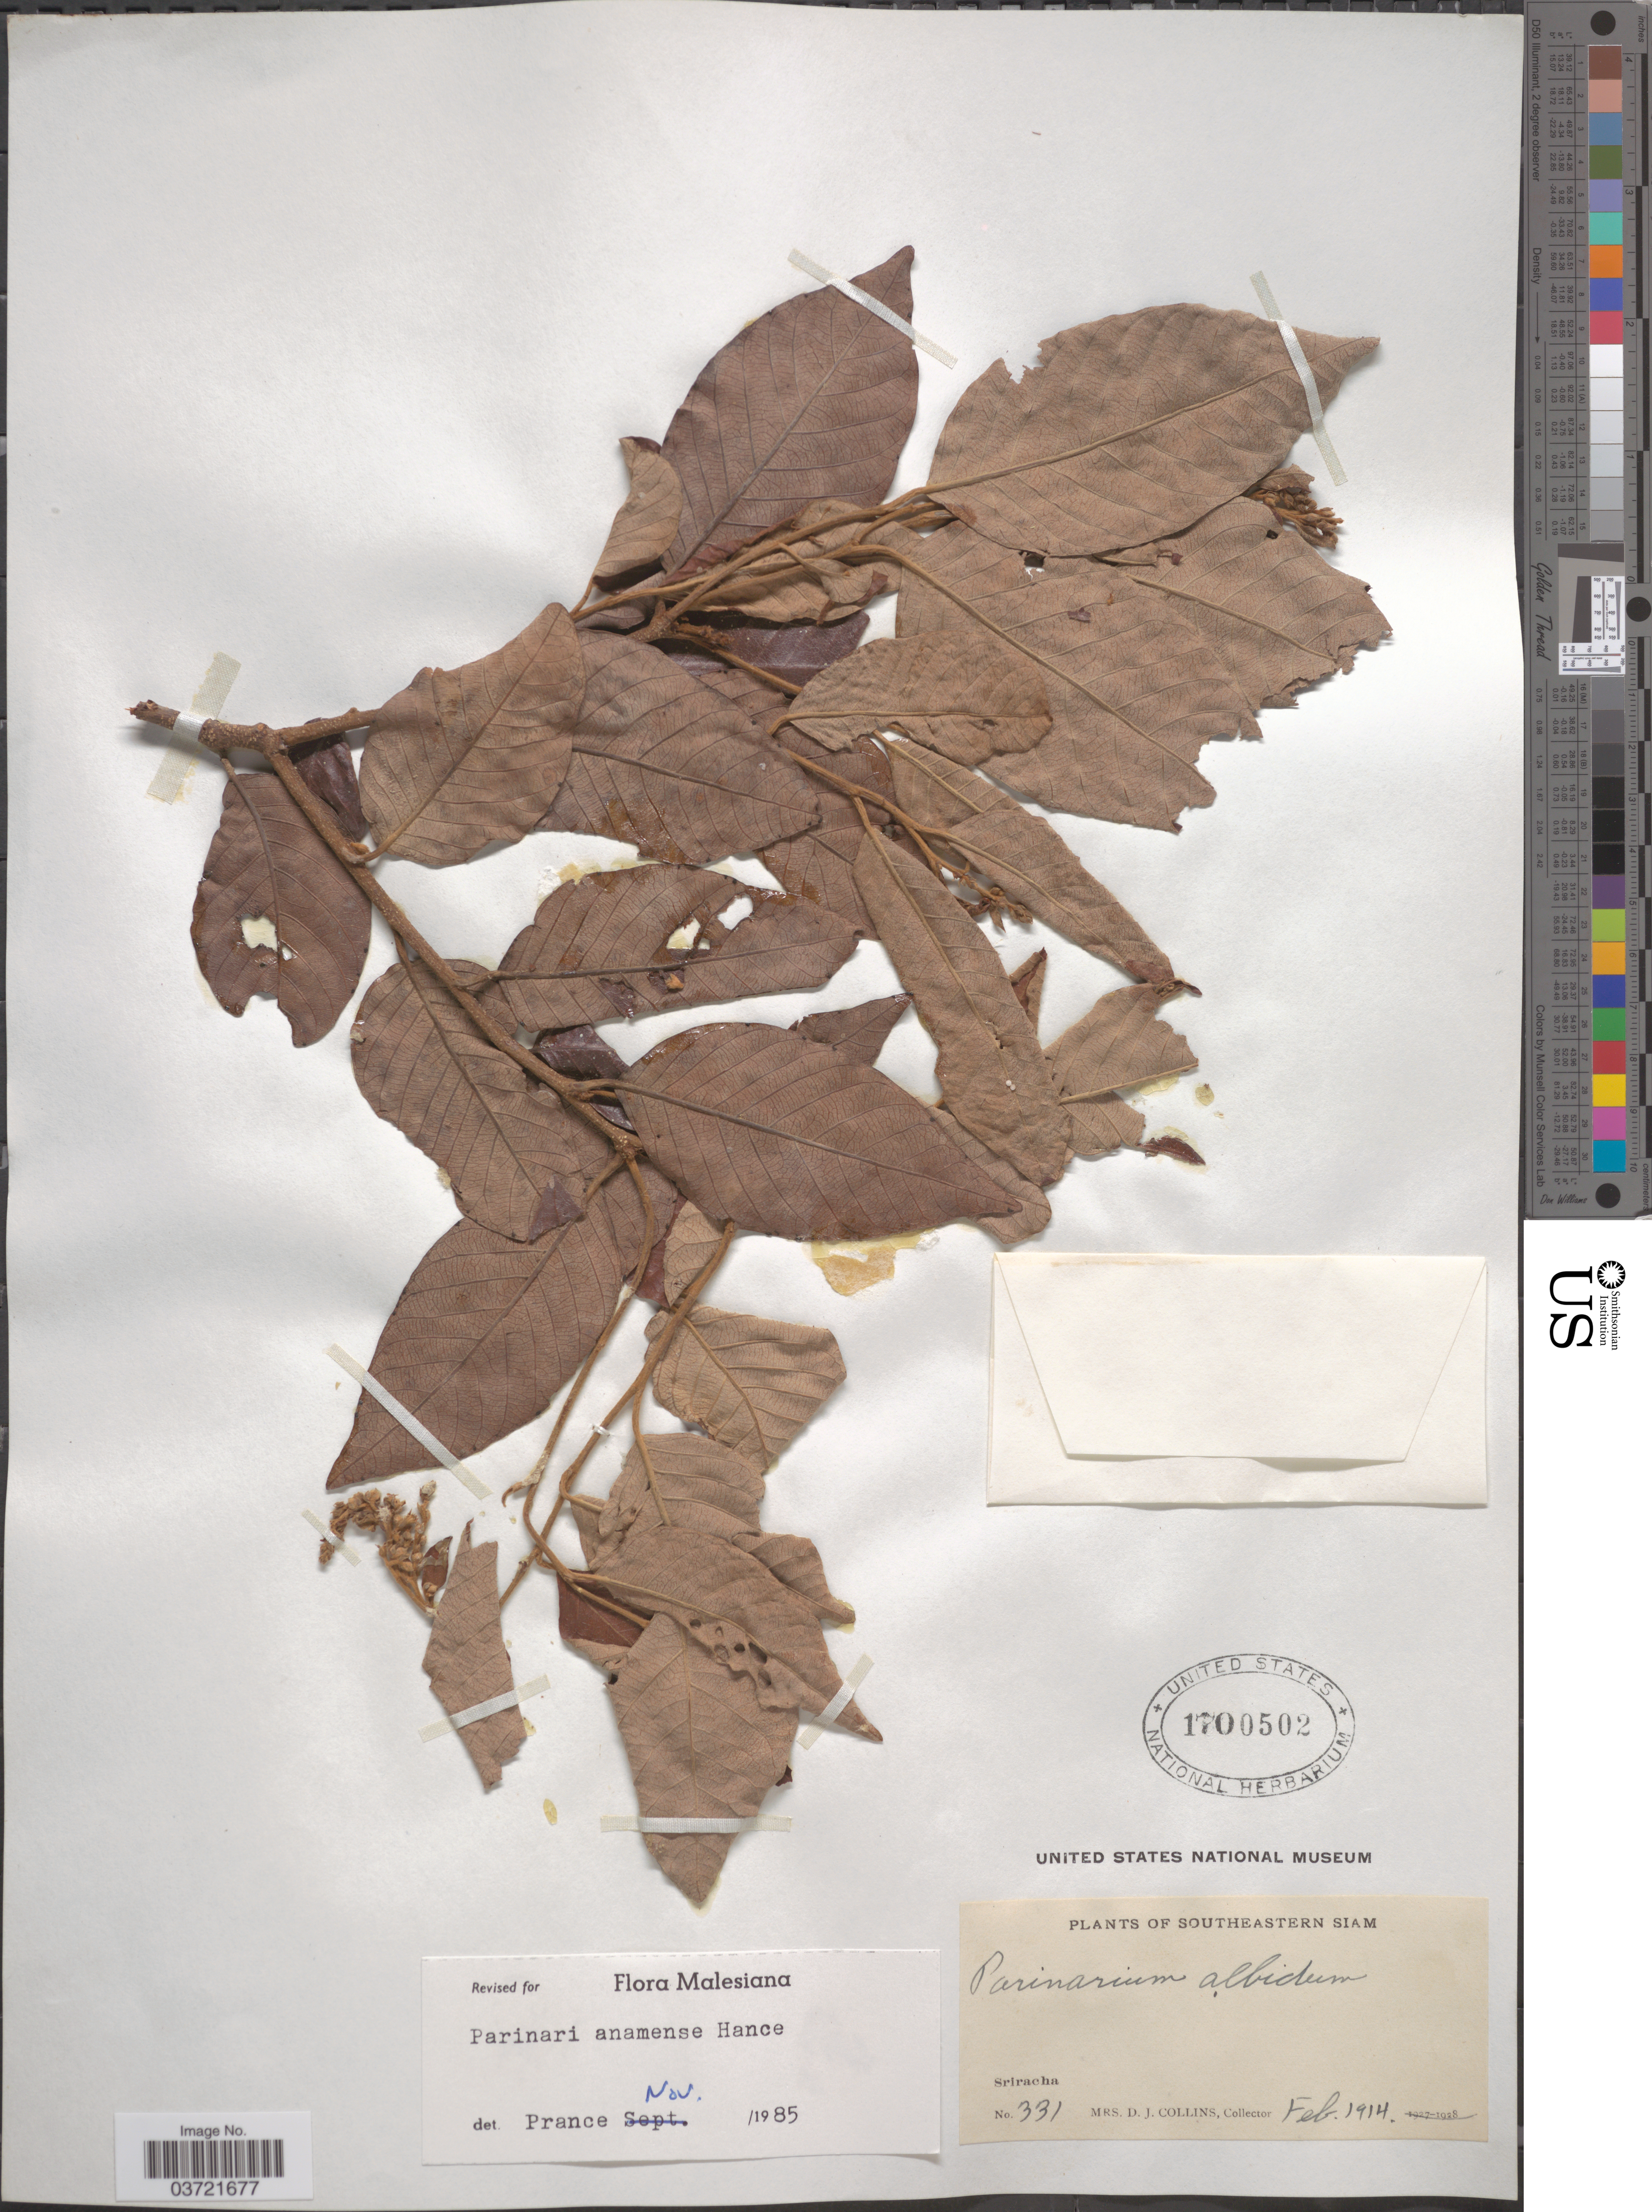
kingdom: Plantae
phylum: Tracheophyta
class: Magnoliopsida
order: Malpighiales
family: Chrysobalanaceae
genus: Parinari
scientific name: Parinari anamensis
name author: Hance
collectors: Mrs. D. J. Collins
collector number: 331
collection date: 1914-02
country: Thailand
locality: Southeastern Siam. Sriracha.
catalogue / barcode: US 1700502